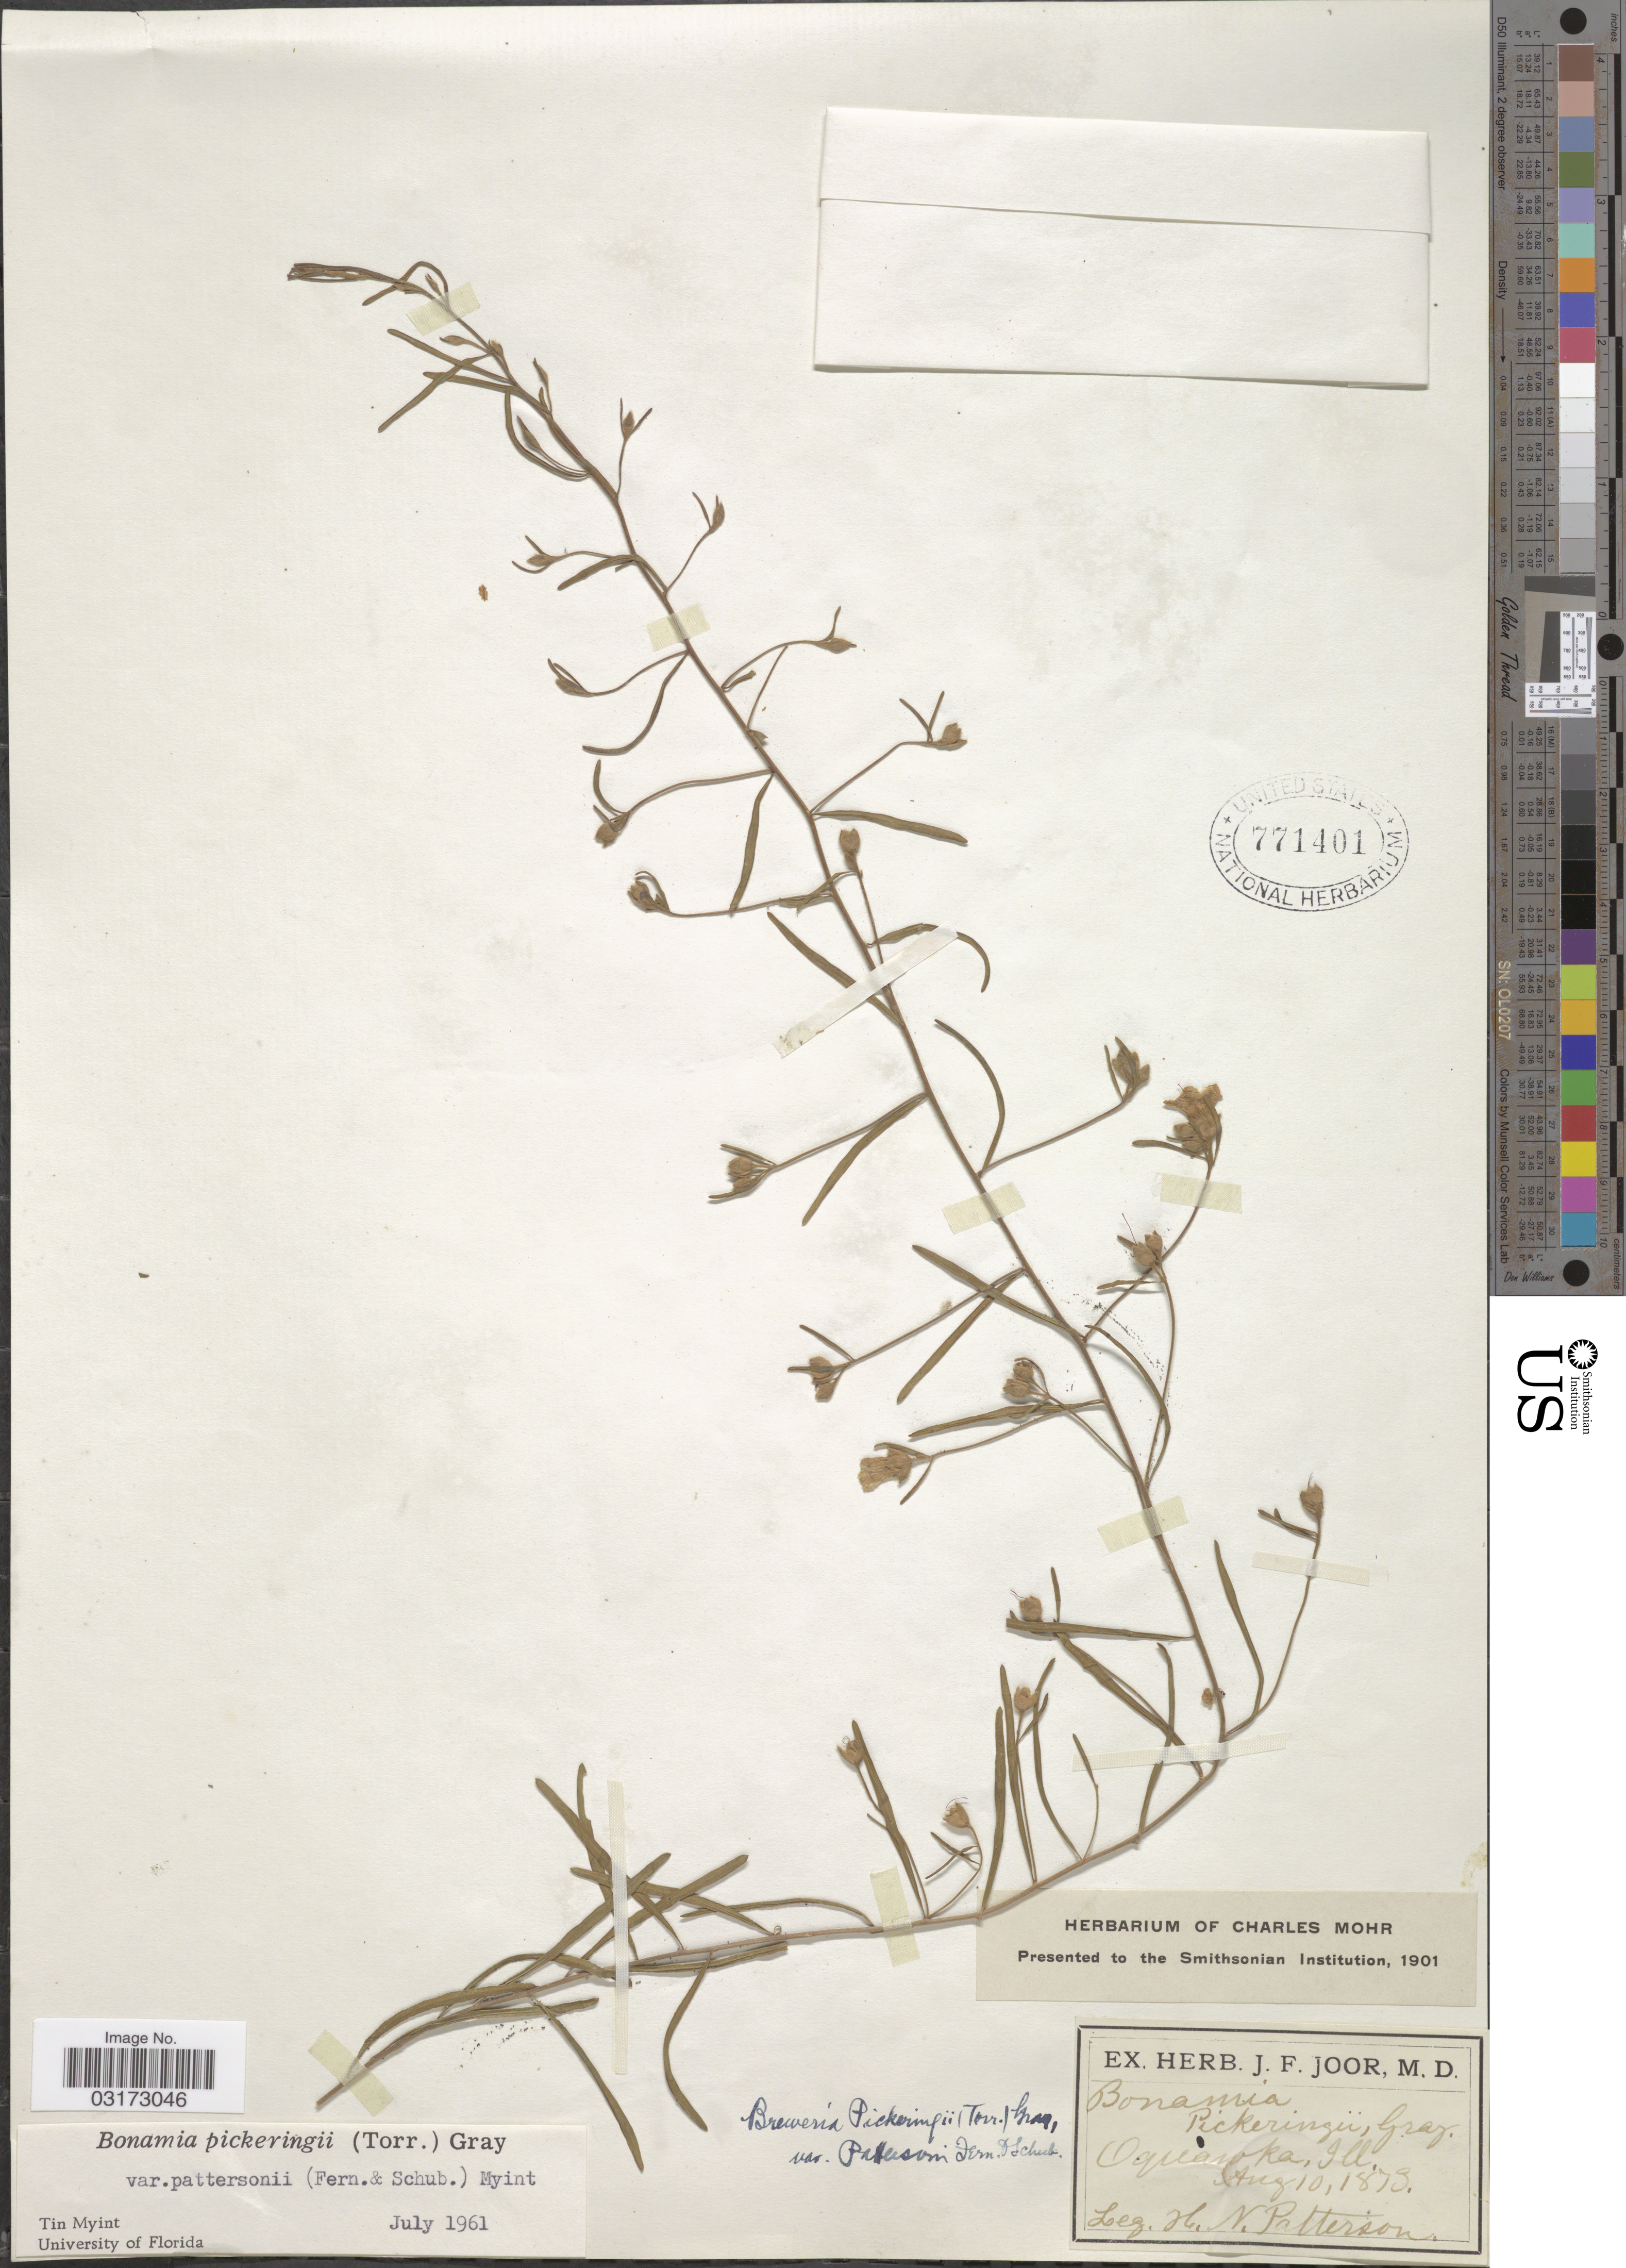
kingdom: Plantae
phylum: Tracheophyta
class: Magnoliopsida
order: Solanales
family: Convolvulaceae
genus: Stylisma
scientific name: Stylisma pickeringii var. pattersonii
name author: (Fernald & B.G. Schub.) Myint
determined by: Strong, Mark T., (BOT), Smithsonian Institution - National Museum of Natural History (UNITED STATES)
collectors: H. N. Patterson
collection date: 1873-08-10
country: United States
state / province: Illinois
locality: Oquawka, Ill.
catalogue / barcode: US 771401